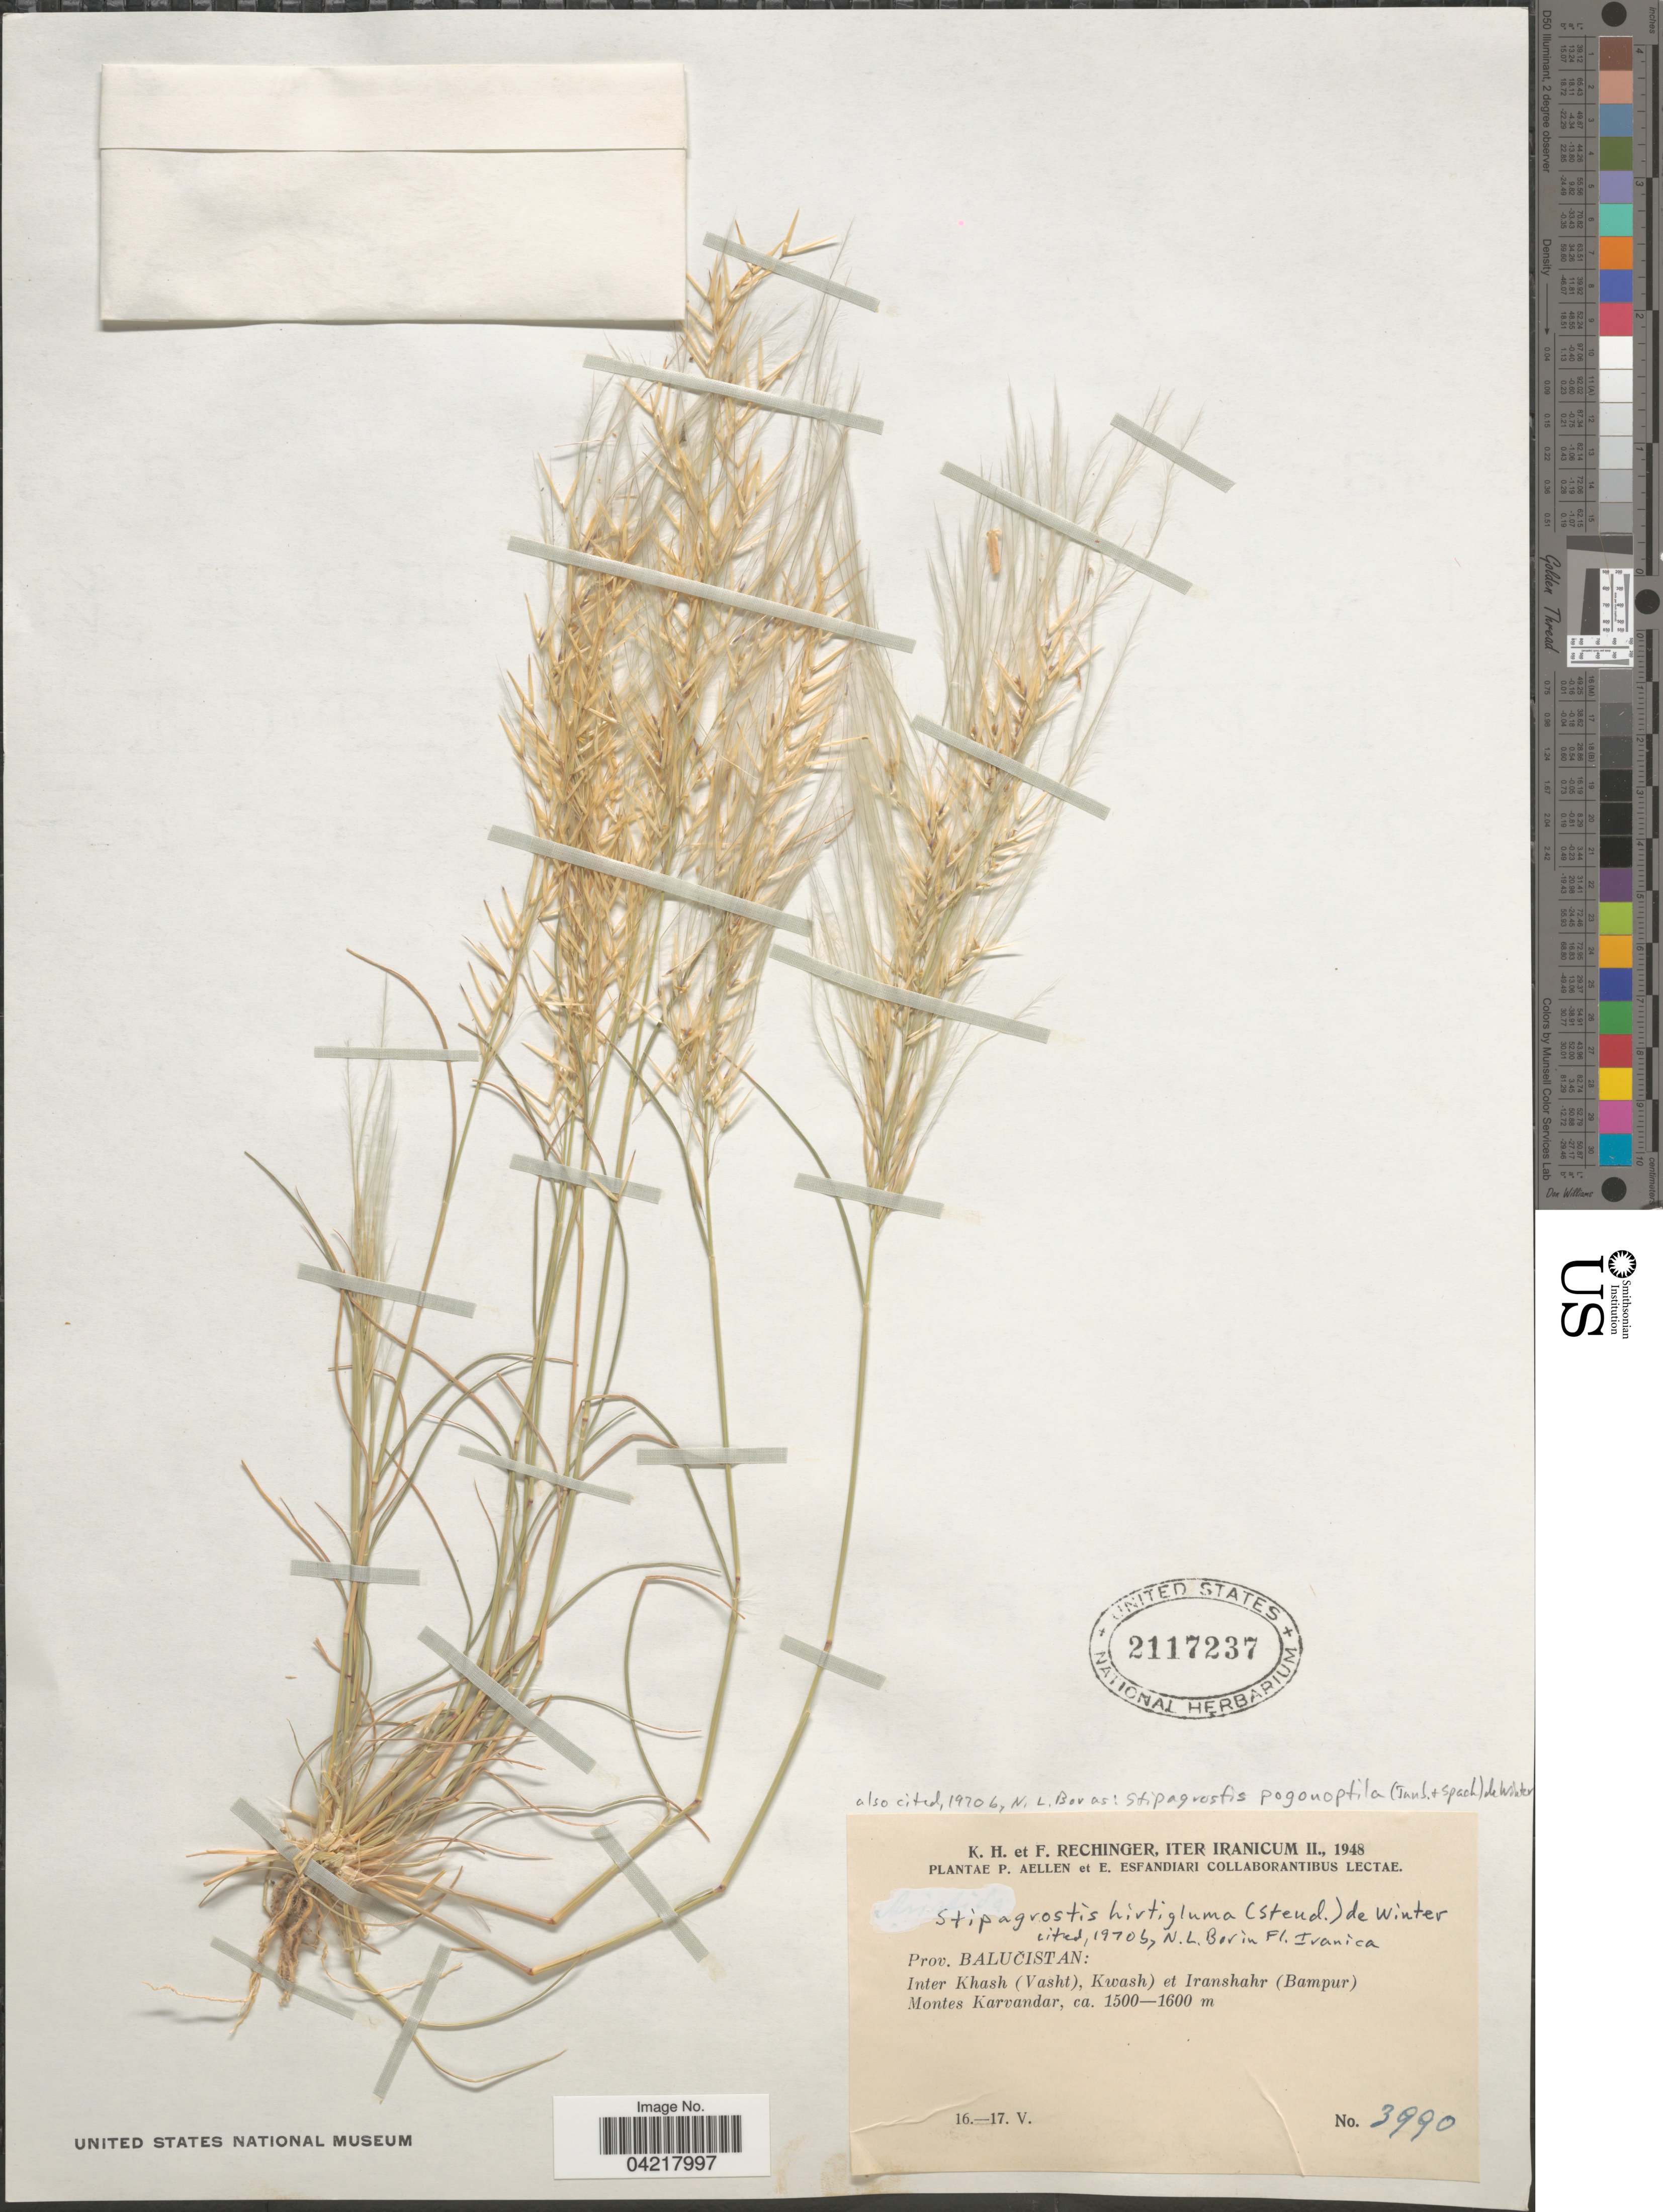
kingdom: Plantae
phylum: Tracheophyta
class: Liliopsida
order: Poales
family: Poaceae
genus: Stipagrostis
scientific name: Stipagrostis hirtigluma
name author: (Steud. ex Trin. & Rupr.) De Winter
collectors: K. H. Rechinger & F. Rechinger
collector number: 3990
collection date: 1948-05-16/1948-05-17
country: Iran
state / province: Sistan and Baluchistan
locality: Iter Iranicum II., 1948. Prov. Balučistan: Inter Khash (Vasht), Kwash) et Iranshahr (Bampur), Montes Karvandar.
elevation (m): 1500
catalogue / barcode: US 2117237